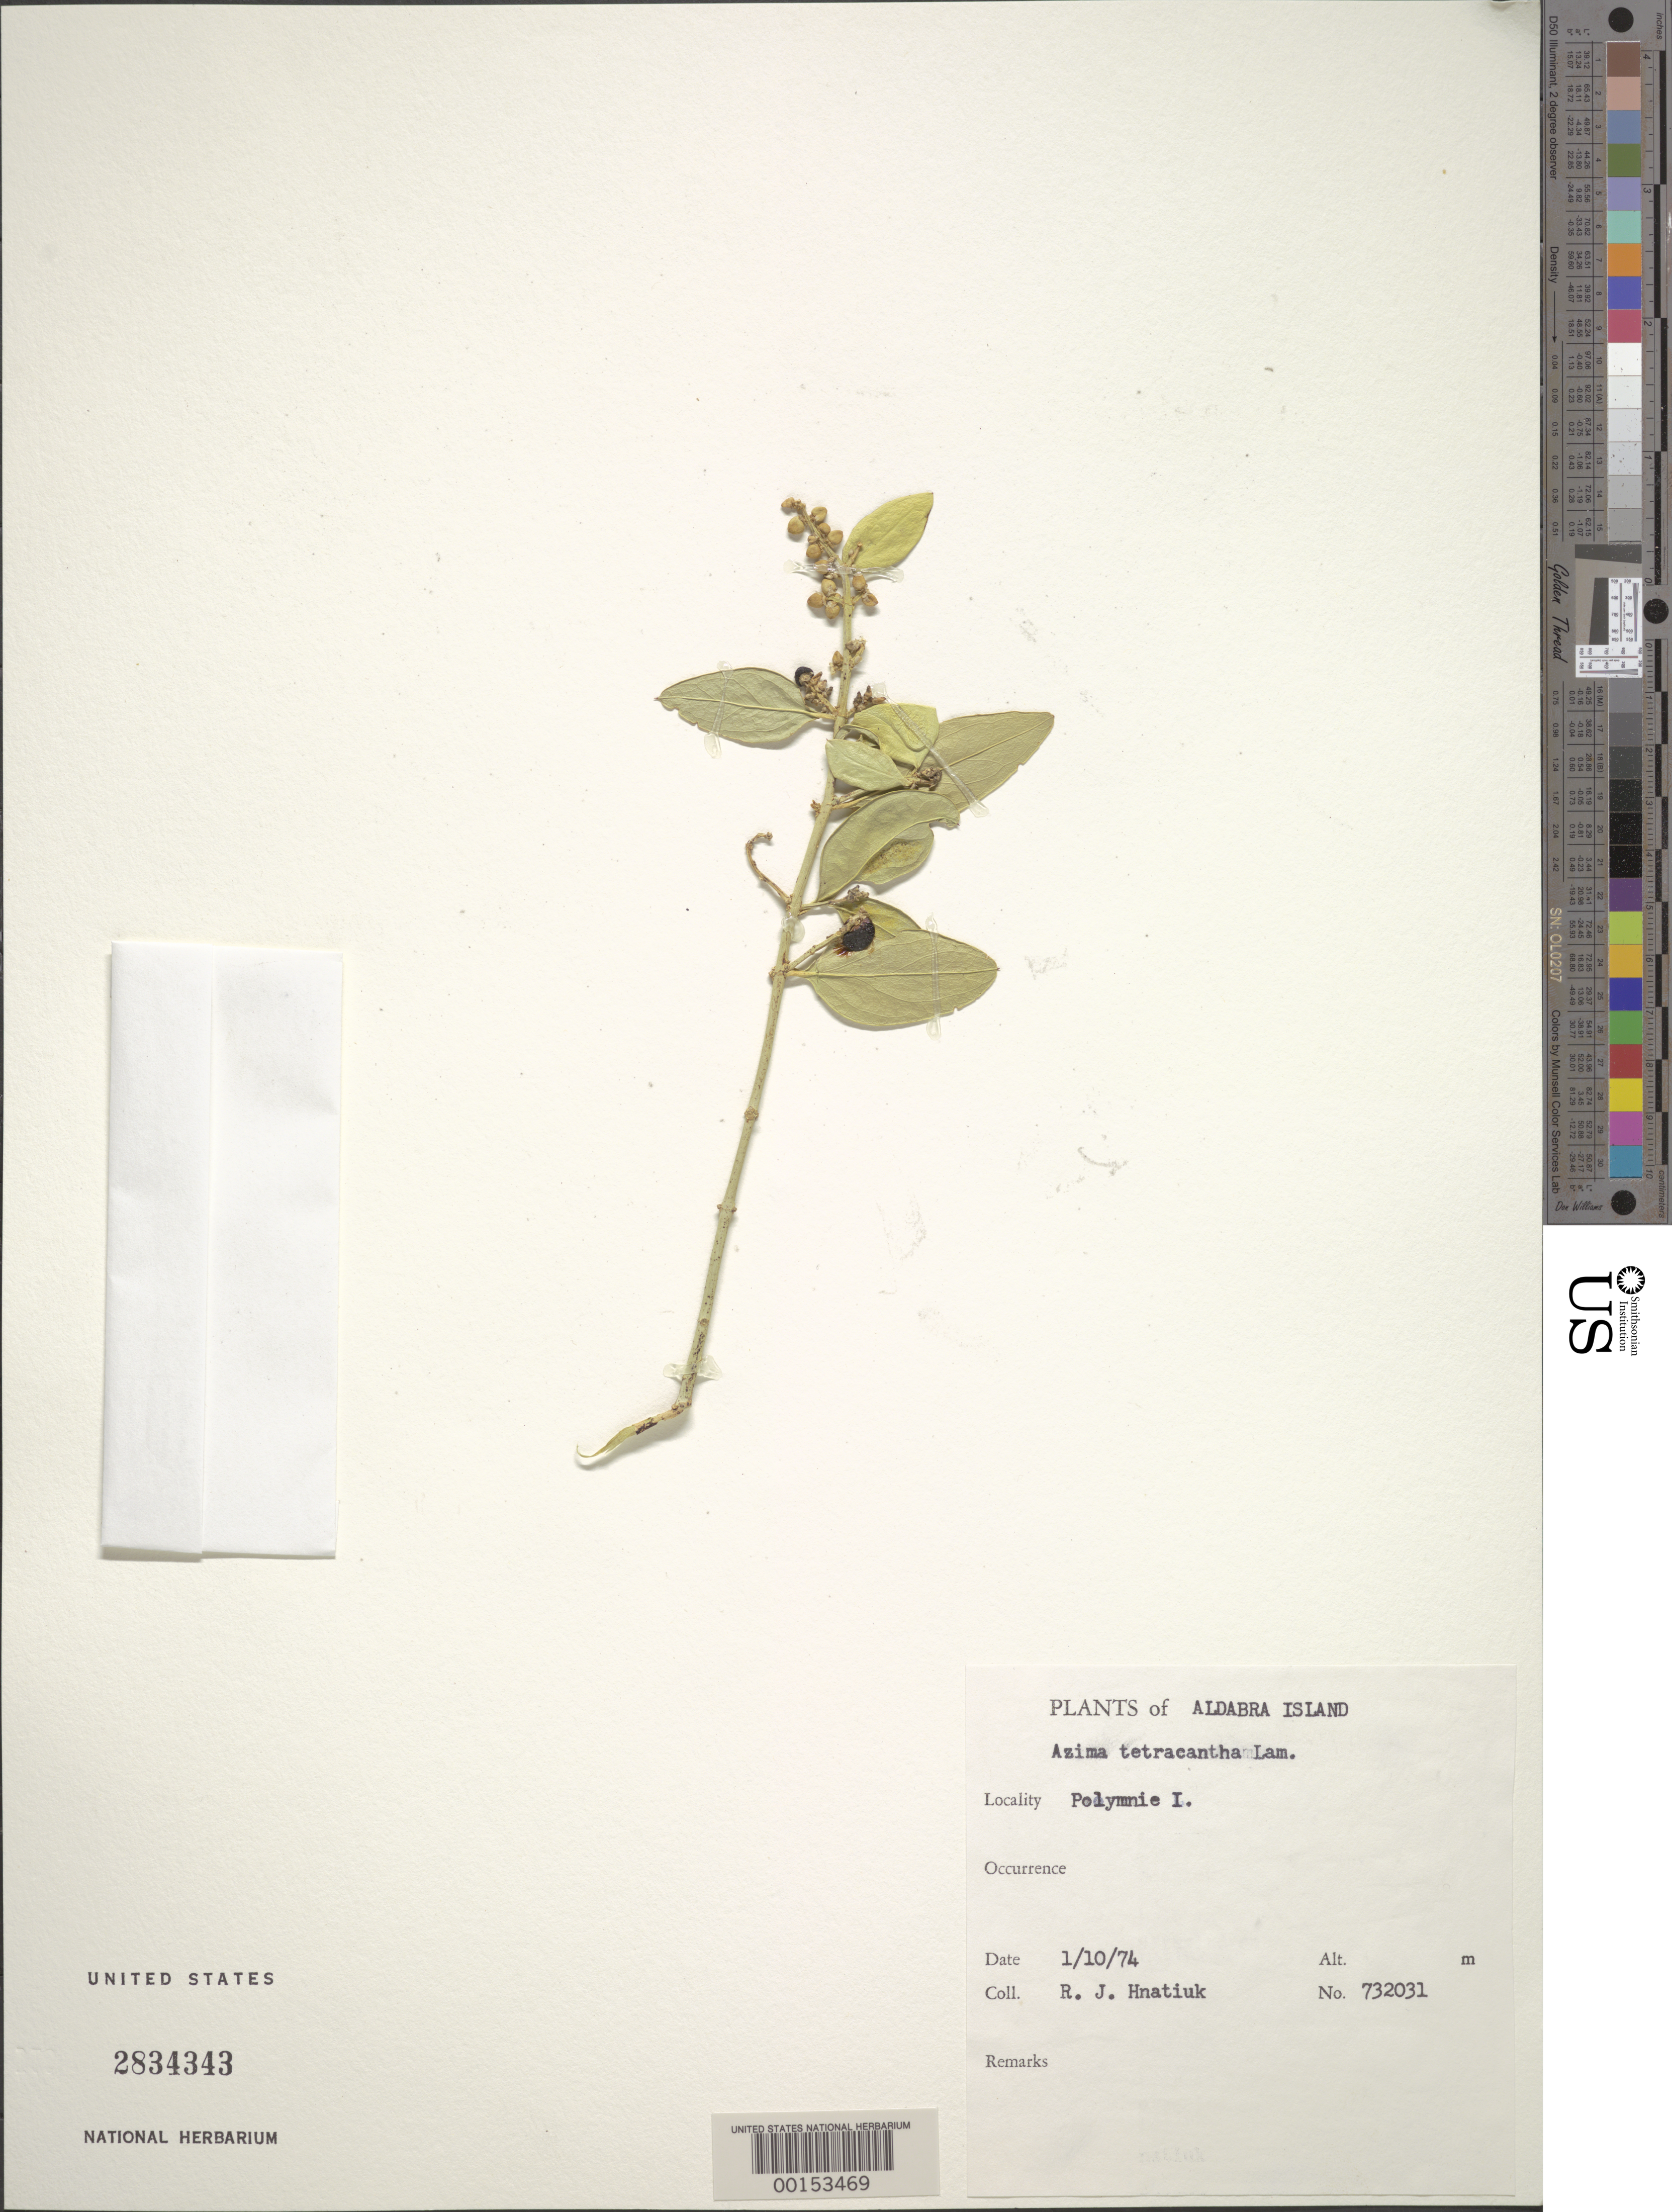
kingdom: Plantae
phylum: Tracheophyta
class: Magnoliopsida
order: Brassicales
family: Salvadoraceae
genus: Azima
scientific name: Azima tetracantha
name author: Lam.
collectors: R. Hnatiuk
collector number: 732031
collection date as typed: Transcribed d/m/y: 1/10/74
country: Seychelles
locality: Aldabra Island. Polymnie I.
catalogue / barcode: US 2834343